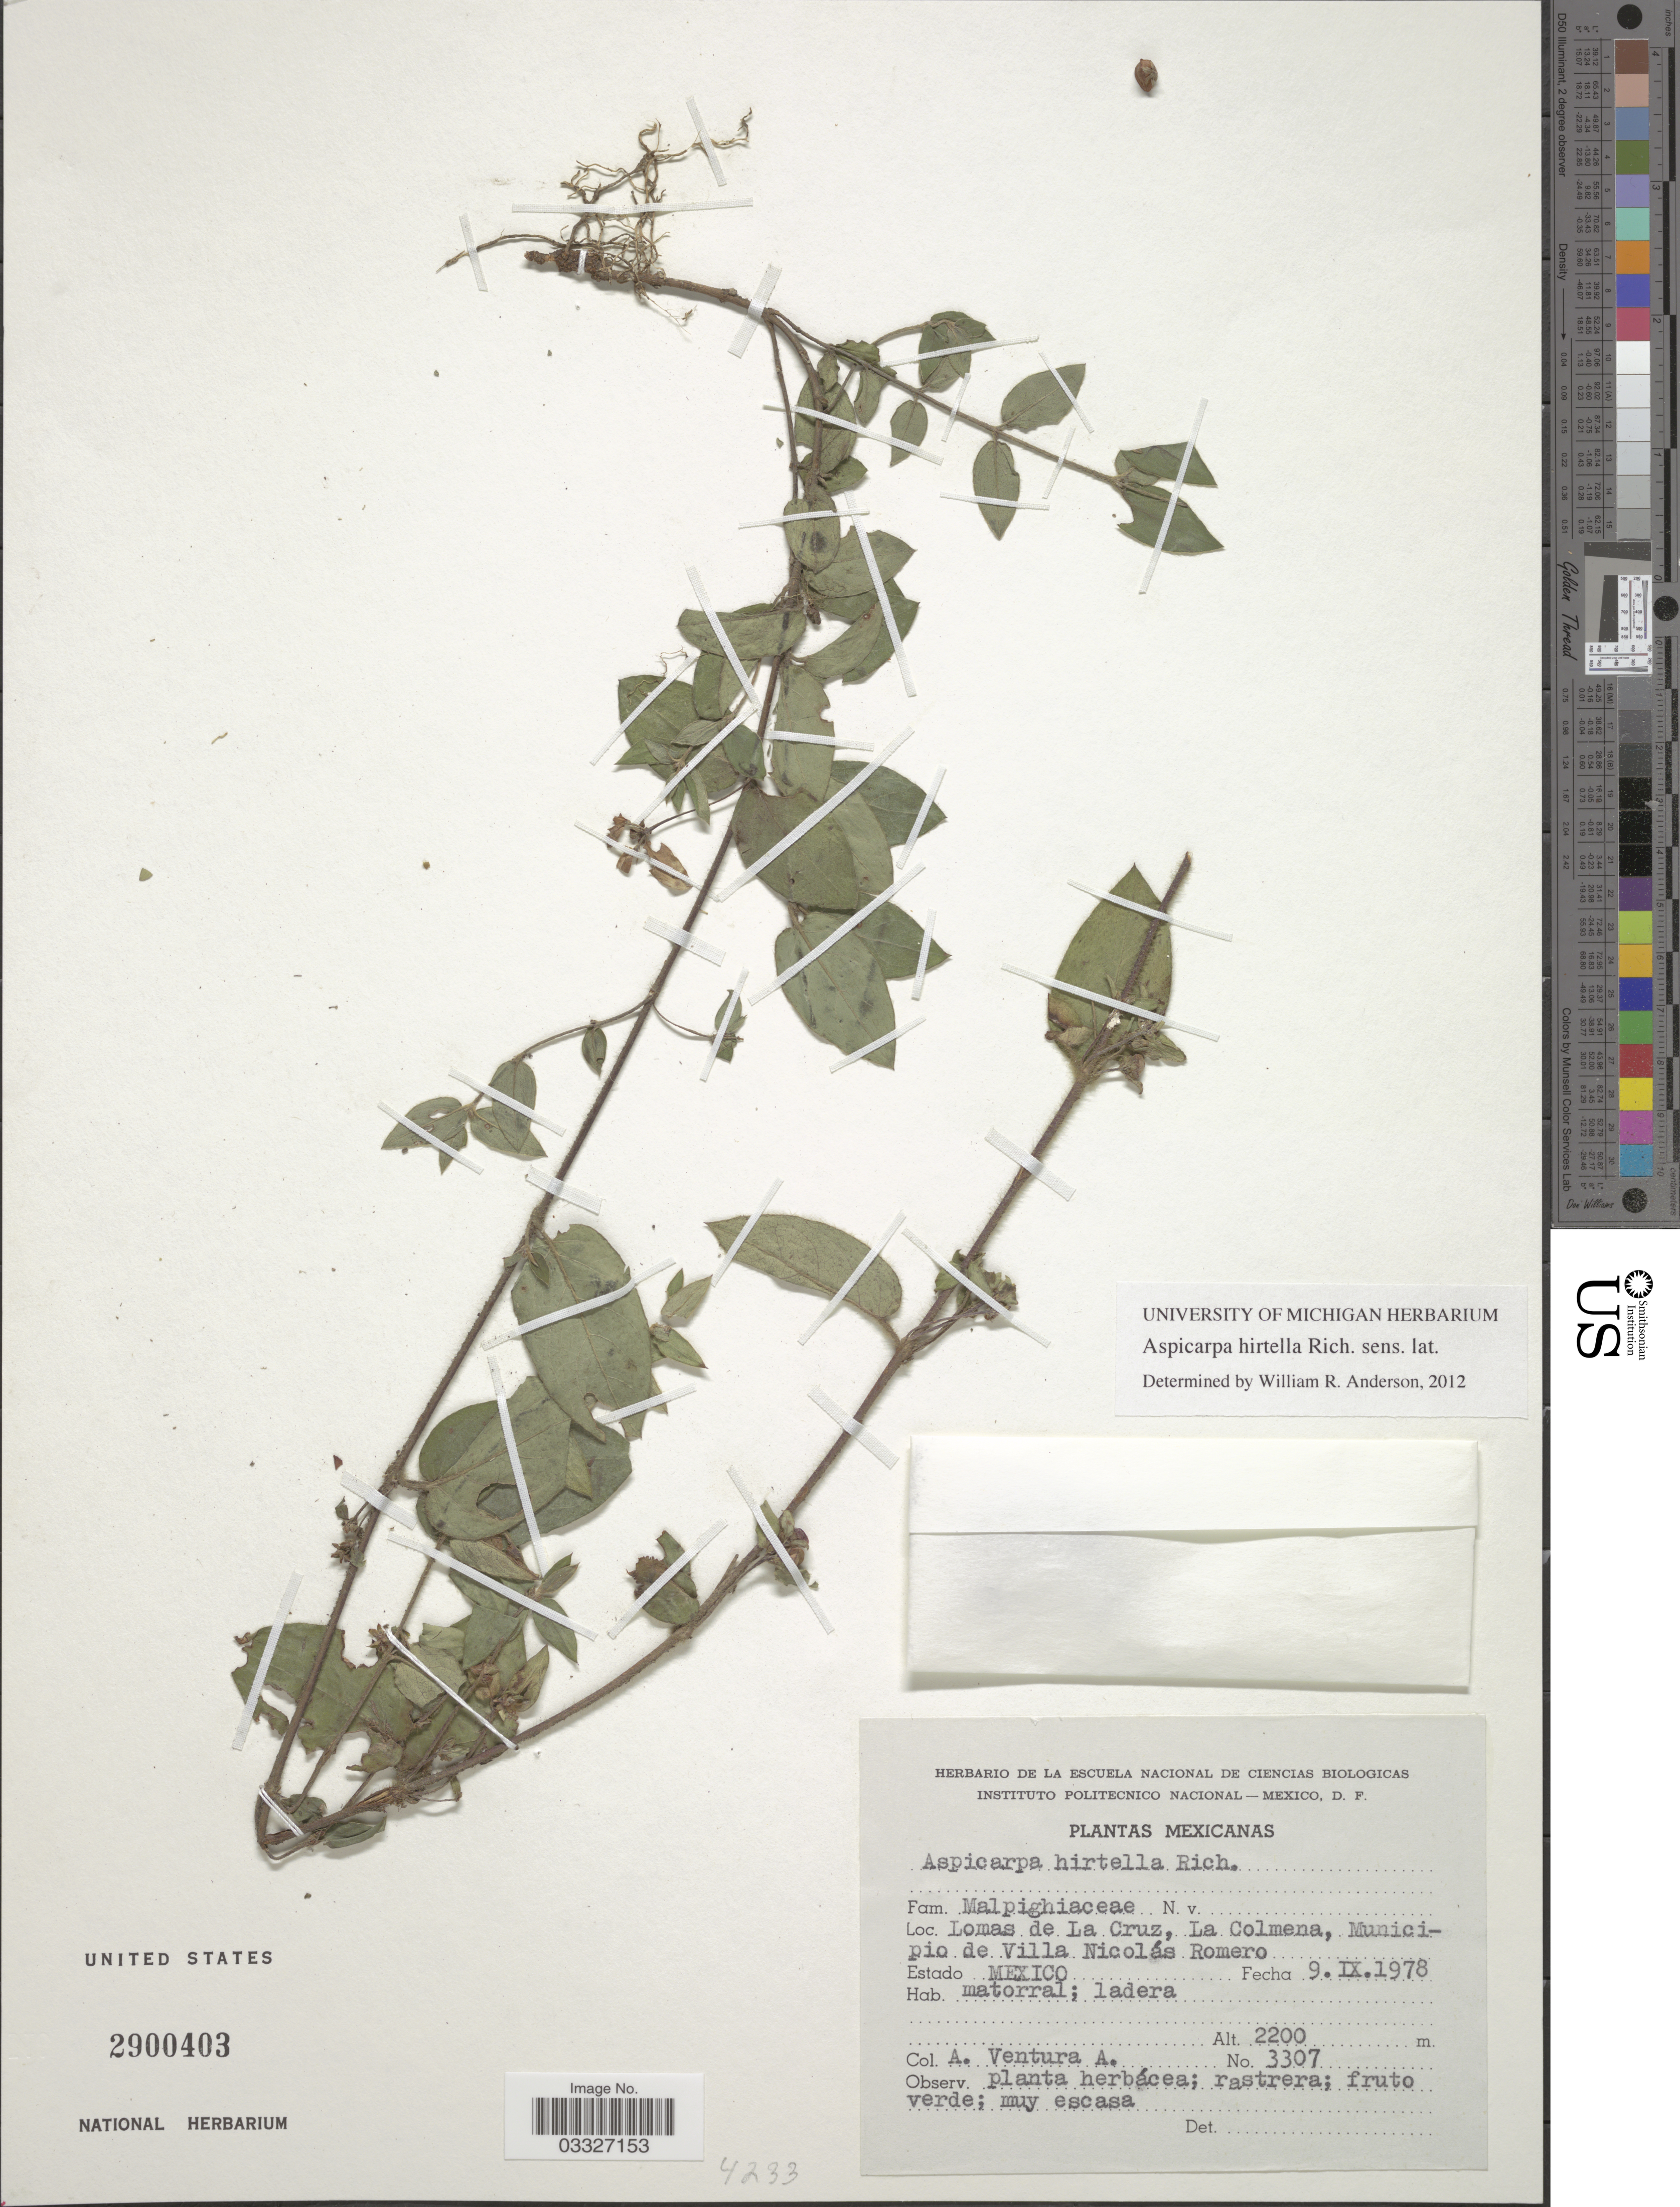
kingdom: Plantae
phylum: Tracheophyta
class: Magnoliopsida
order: Malpighiales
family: Malpighiaceae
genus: Aspicarpa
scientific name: Aspicarpa hirtella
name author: Rich.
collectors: A. Ventura A.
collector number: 3307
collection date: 1978-09-09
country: Mexico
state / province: México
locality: Lomas de La Cruz, La Colmena, Municipio de Villa Nicolás Romero.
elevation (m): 2200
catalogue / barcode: US 2900403